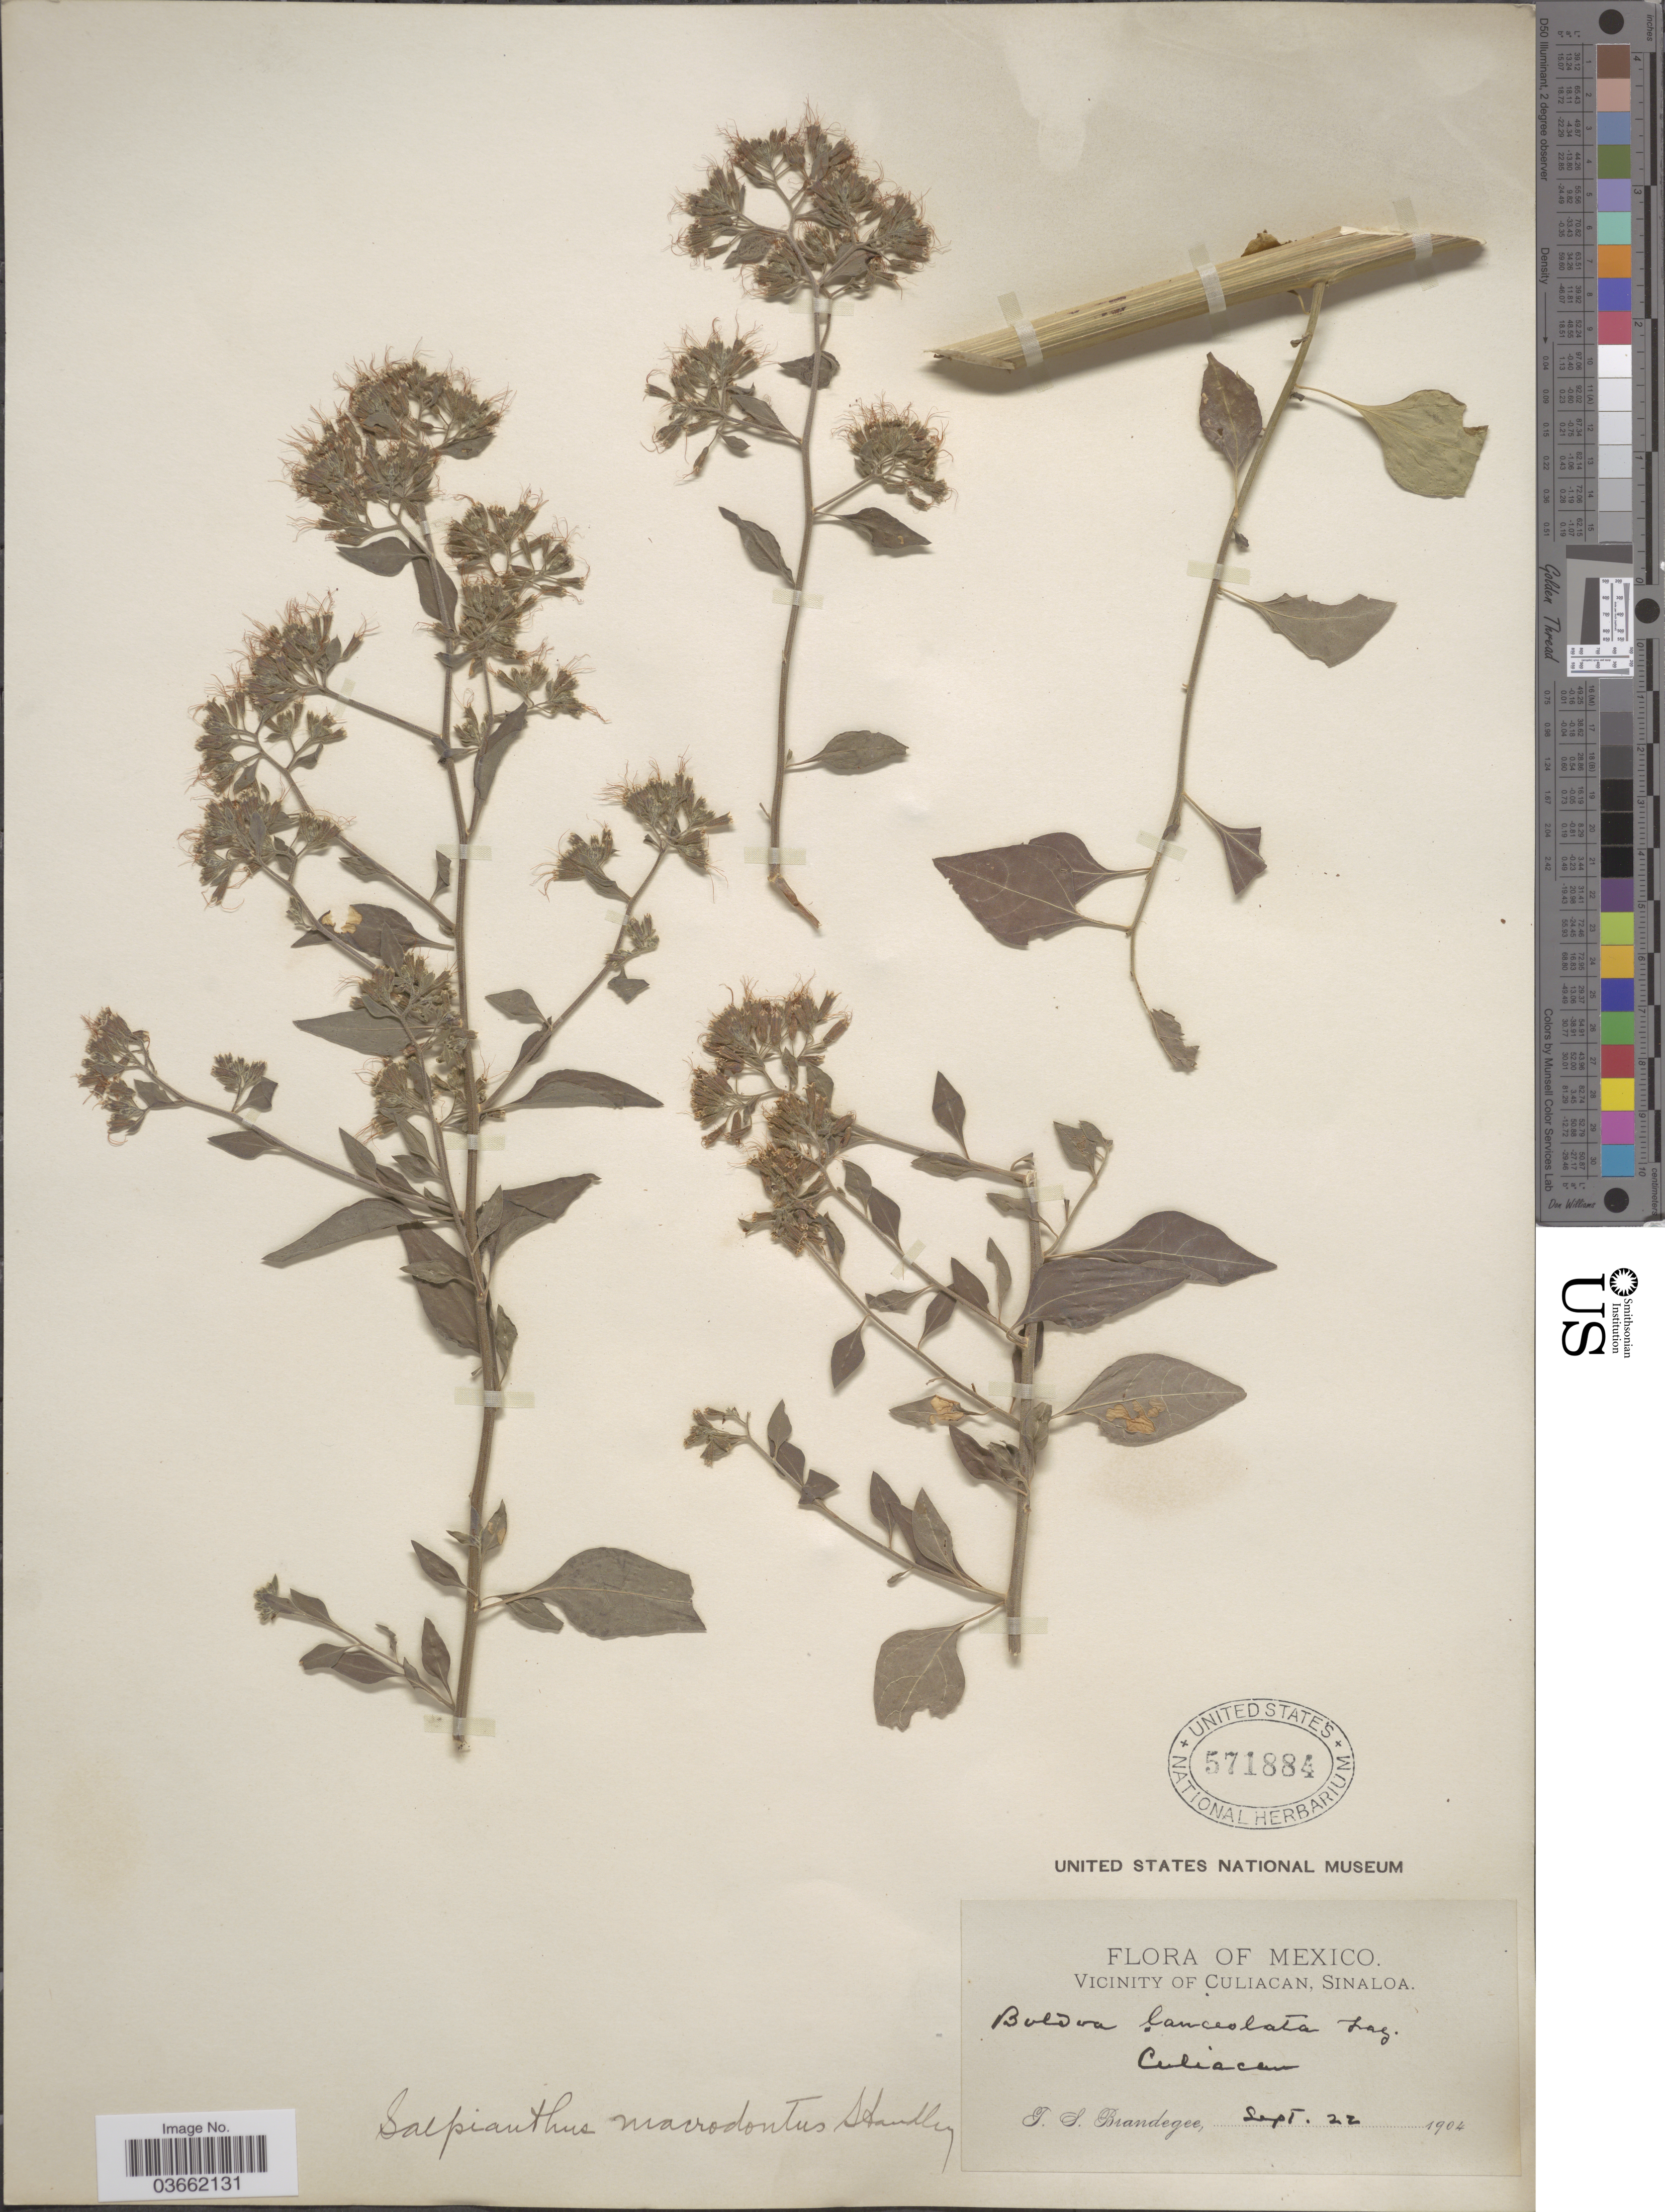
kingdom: Plantae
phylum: Tracheophyta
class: Magnoliopsida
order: Caryophyllales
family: Nyctaginaceae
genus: Salpianthus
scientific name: Salpianthus macrodontus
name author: Standl.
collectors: T. S. Brandegee (herbarium)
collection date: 1904-09-22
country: Mexico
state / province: Sinaloa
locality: Vicinity of Culiacan.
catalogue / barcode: US 571884